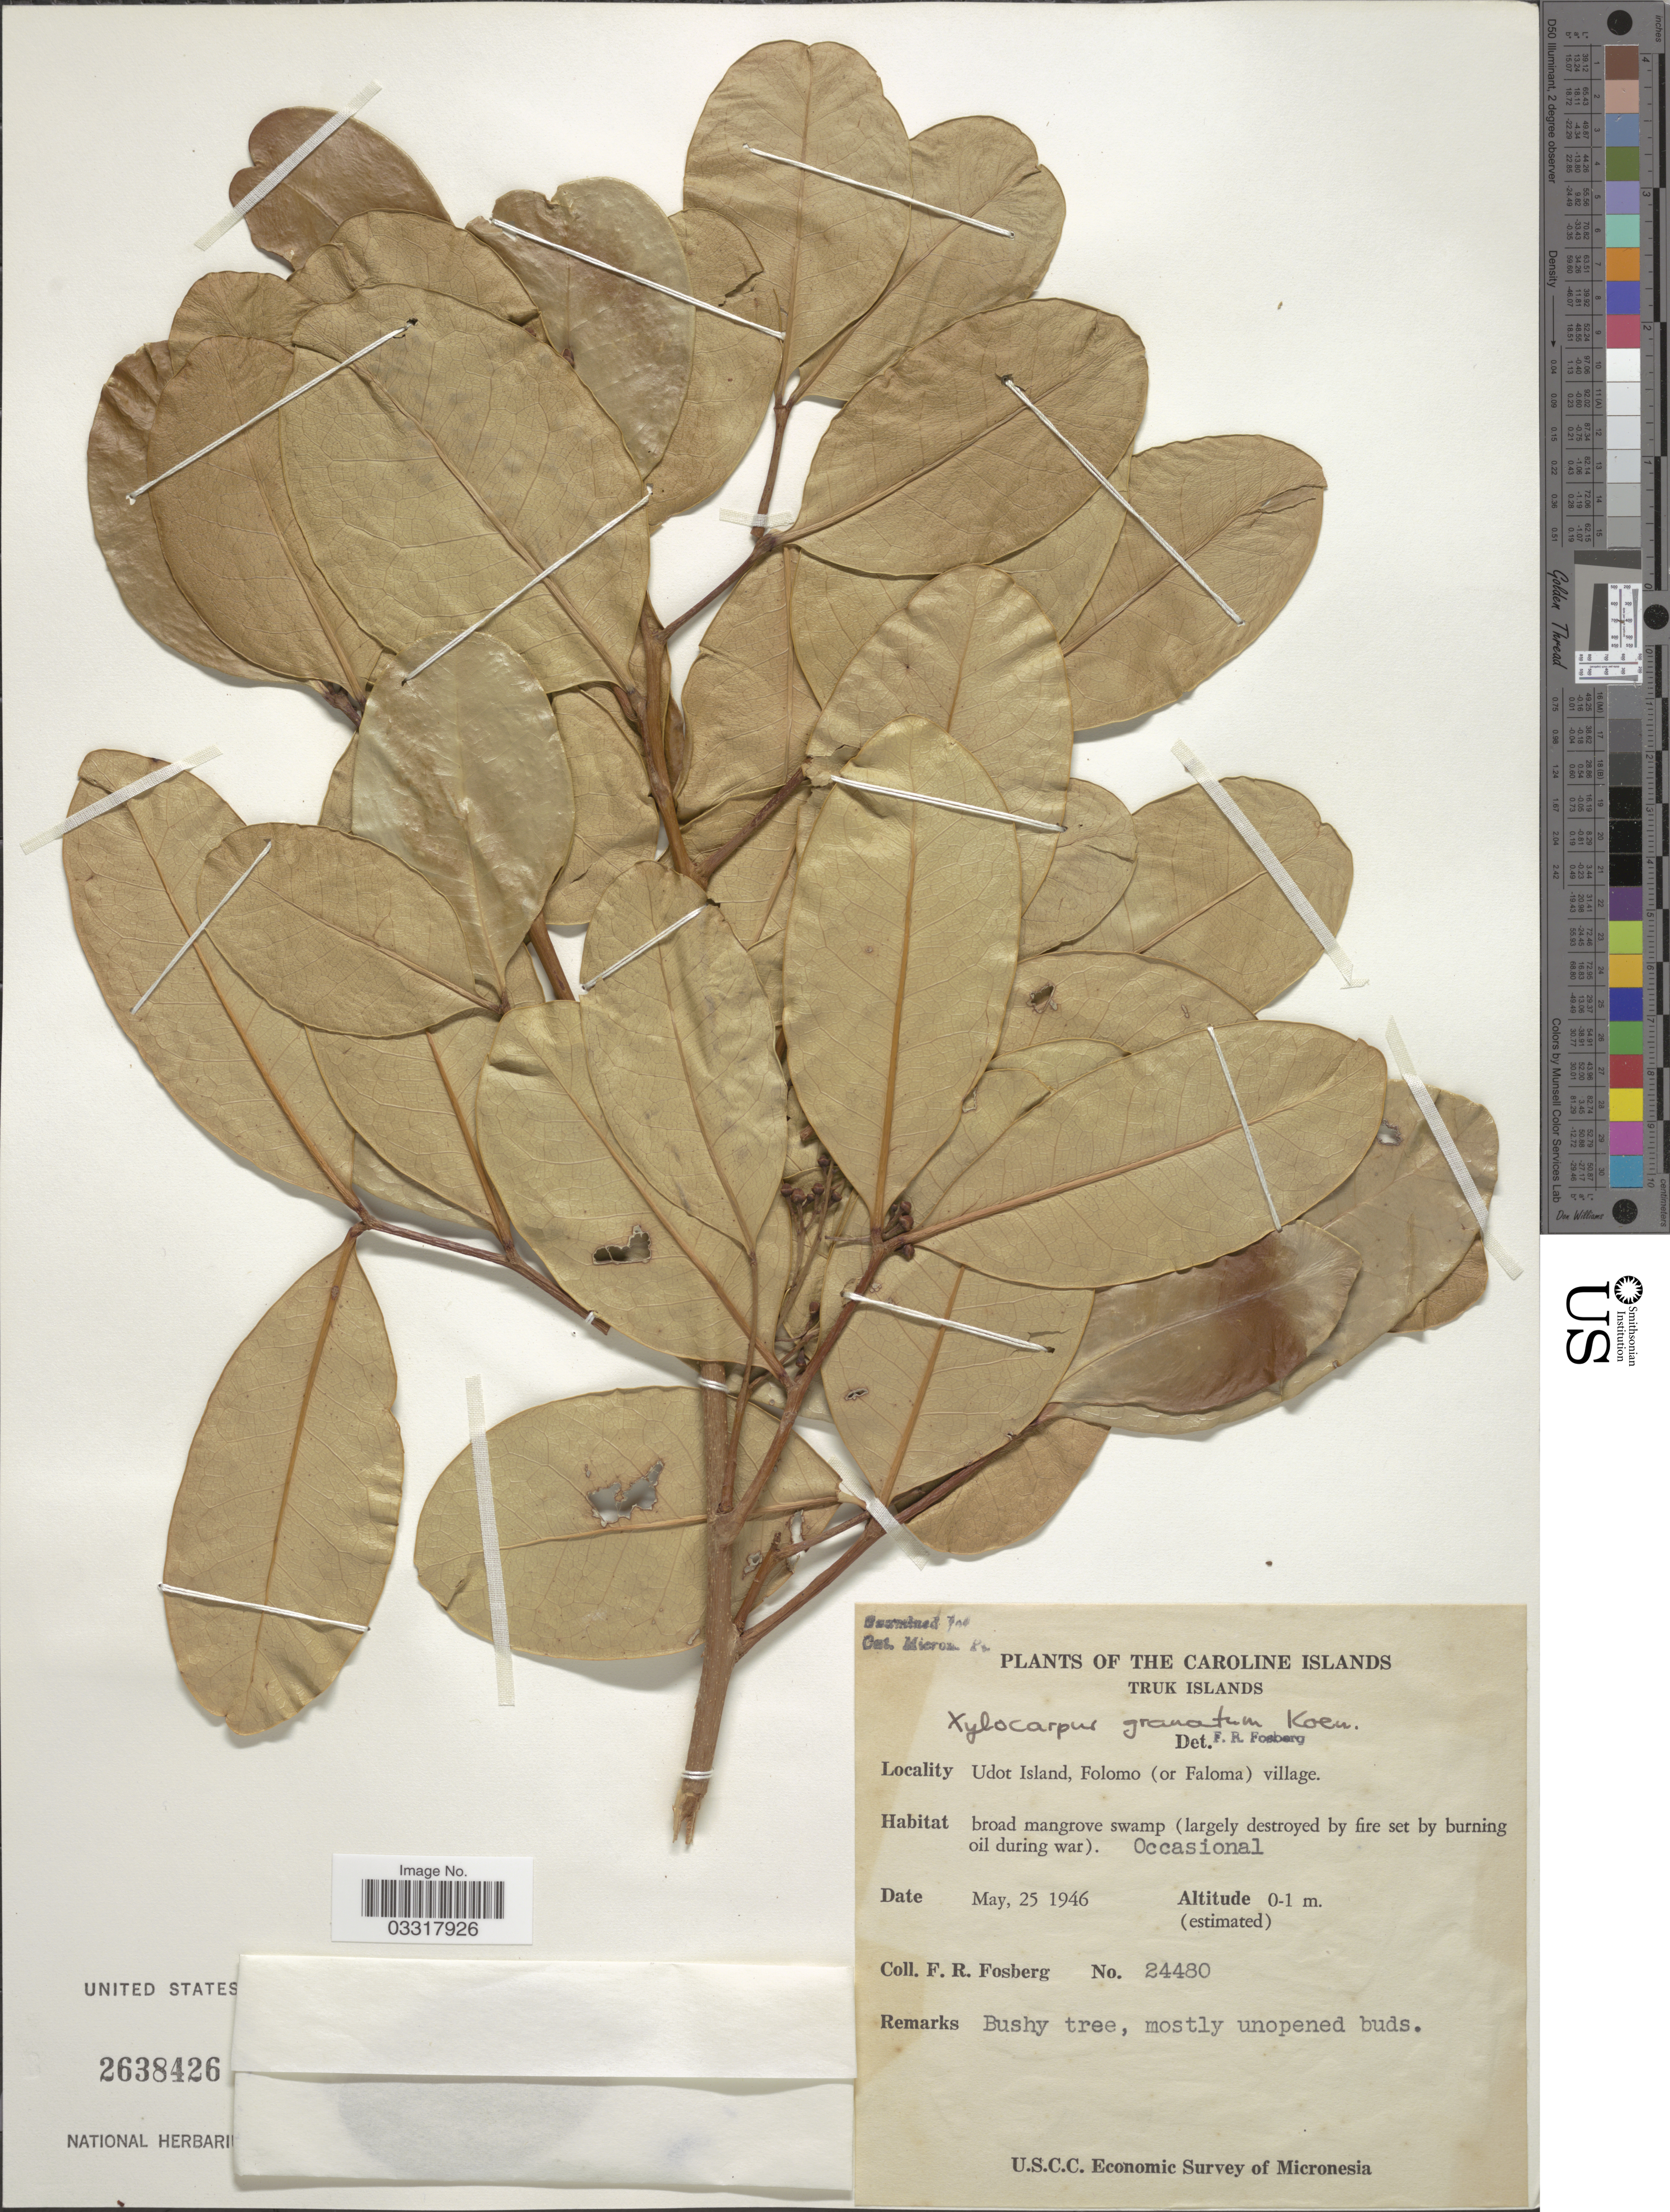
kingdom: Plantae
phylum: Tracheophyta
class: Magnoliopsida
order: Sapindales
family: Meliaceae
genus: Xylocarpus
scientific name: Xylocarpus granatum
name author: J. Koenig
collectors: F. R. Fosberg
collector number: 24480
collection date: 1946-05-25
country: Micronesia, Federated States of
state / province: Truk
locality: The Caroline Islands. Truk Islands. Udot Island, Folomo (or Faloma) village.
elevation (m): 0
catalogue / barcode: US 2638426